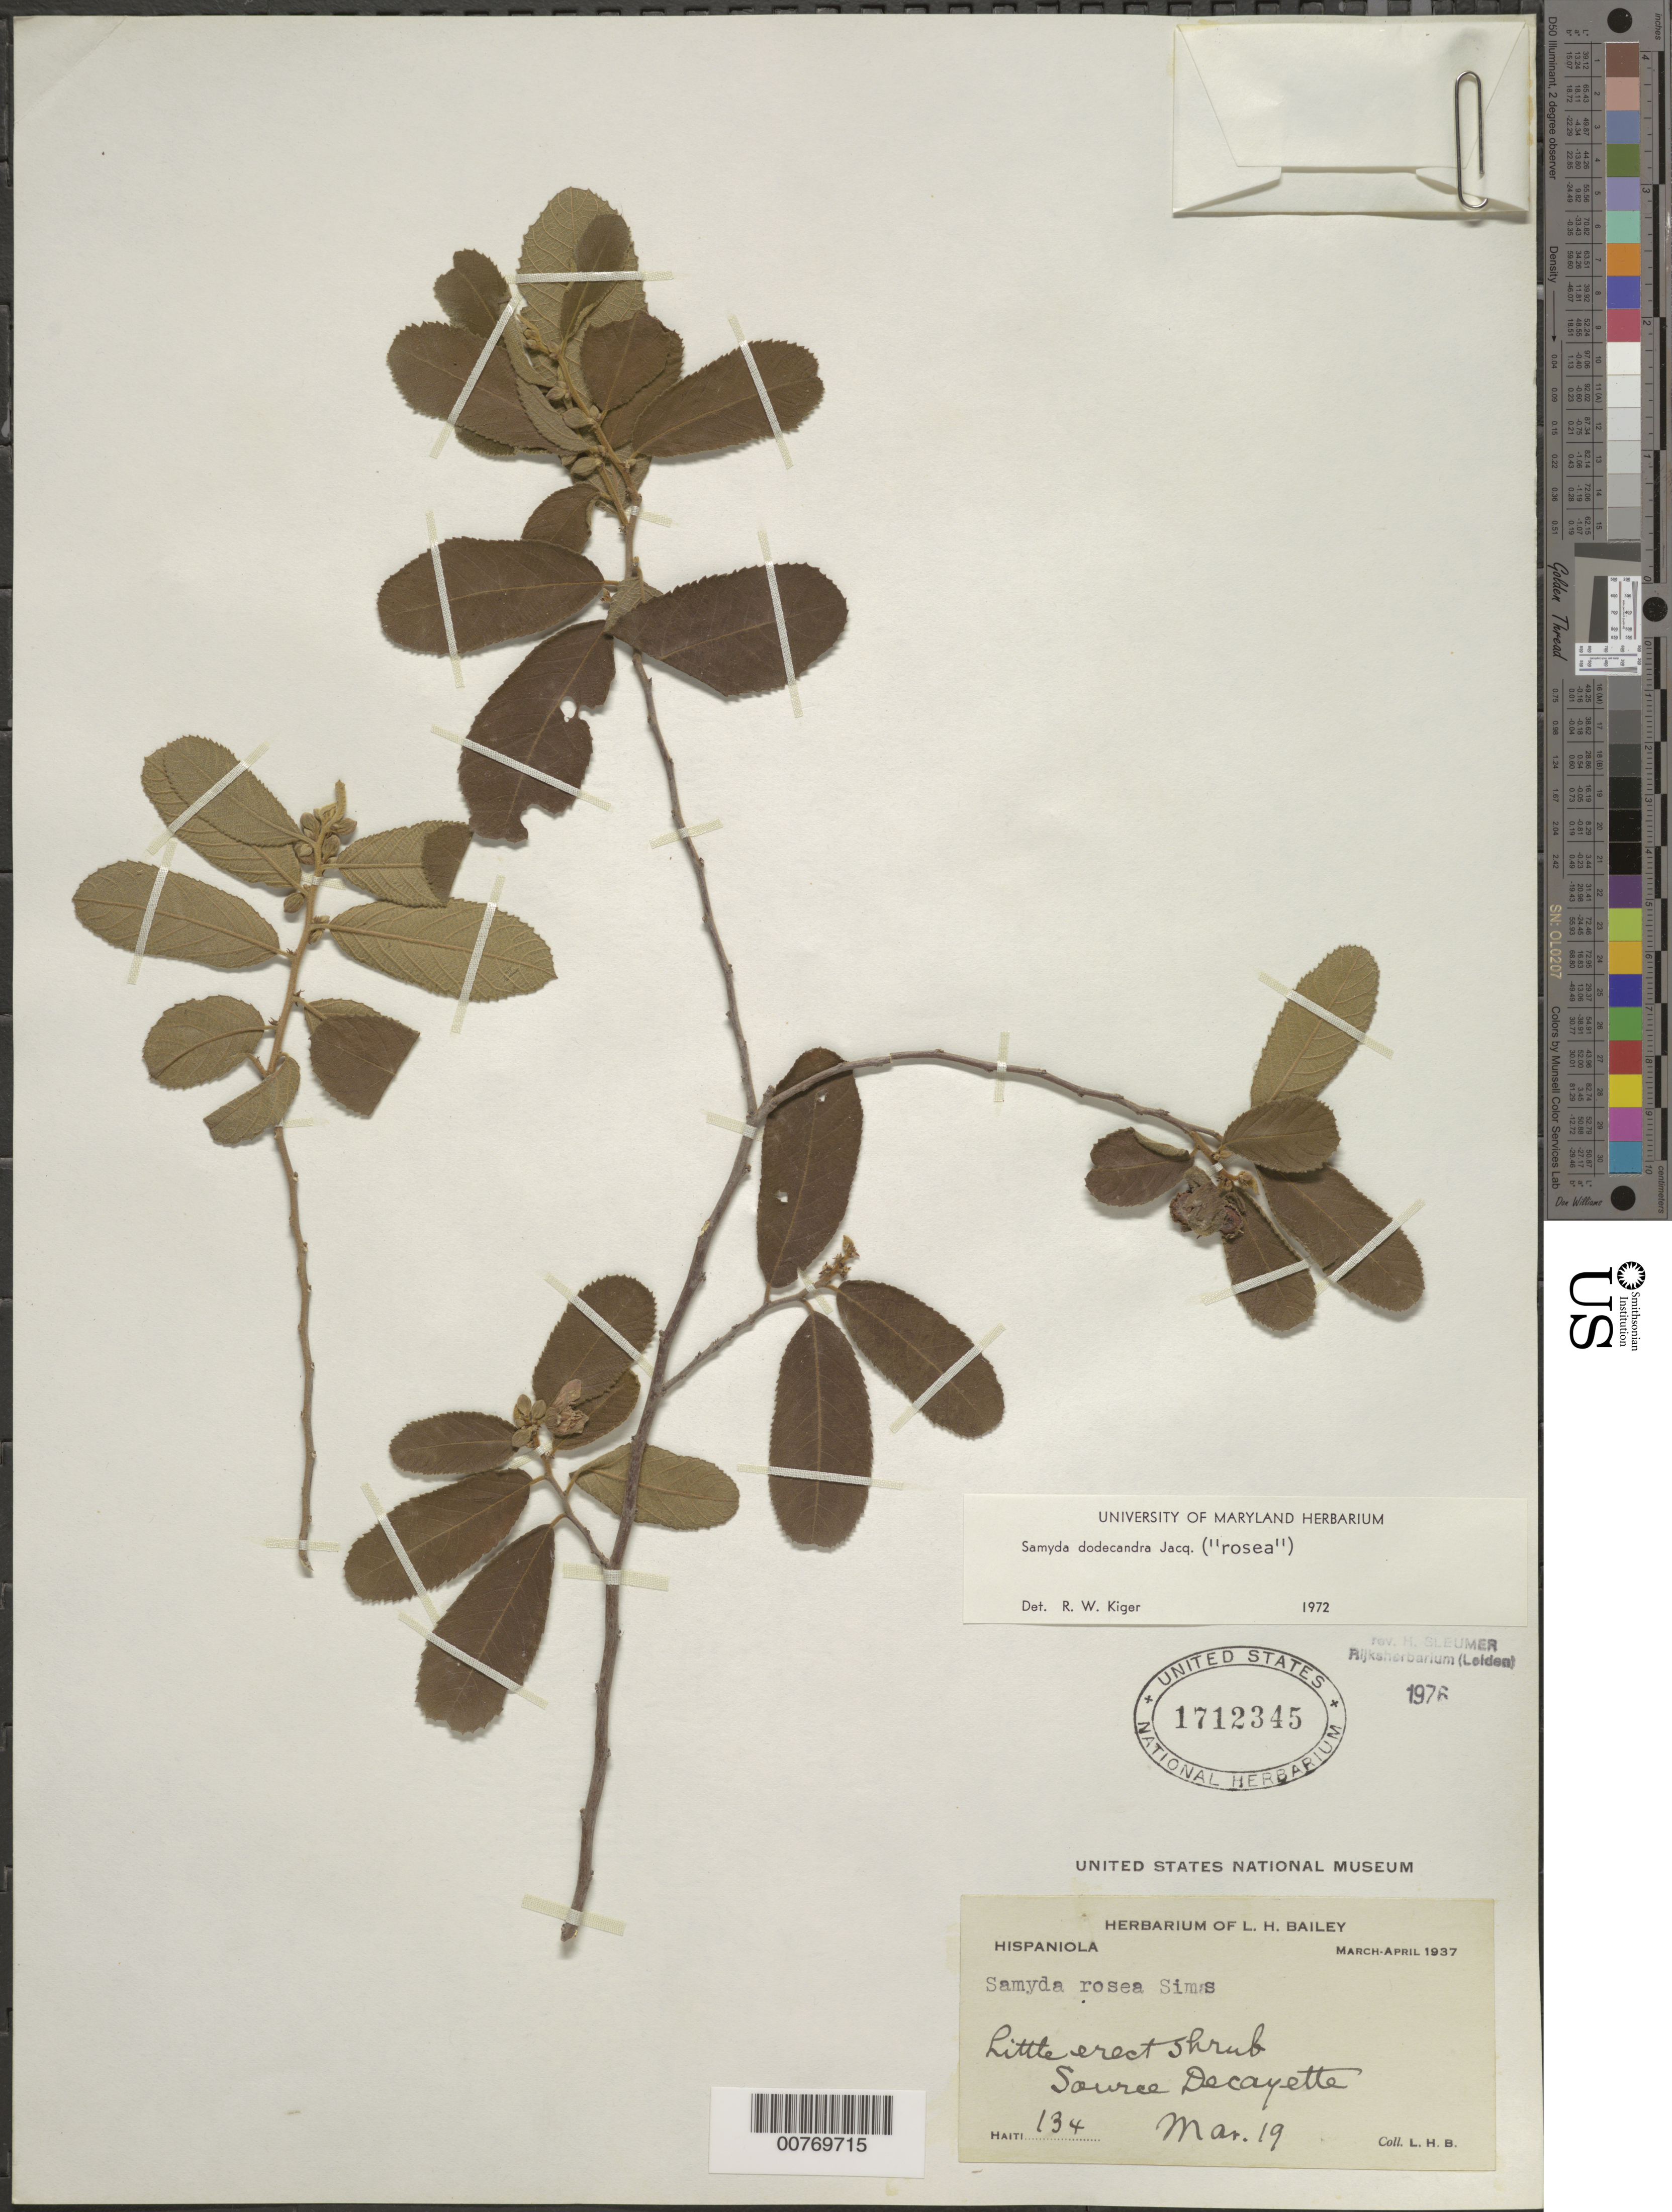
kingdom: Plantae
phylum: Tracheophyta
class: Magnoliopsida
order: Malpighiales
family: Salicaceae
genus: Casearia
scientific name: Casearia dodecandra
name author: (Jacq.) T. Samar. & M.H. Alford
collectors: L. H. Bailey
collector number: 134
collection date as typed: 19 Mar 1937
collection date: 1937-03-19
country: Haiti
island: Hispaniola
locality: Source Decayette.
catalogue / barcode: US 1712345